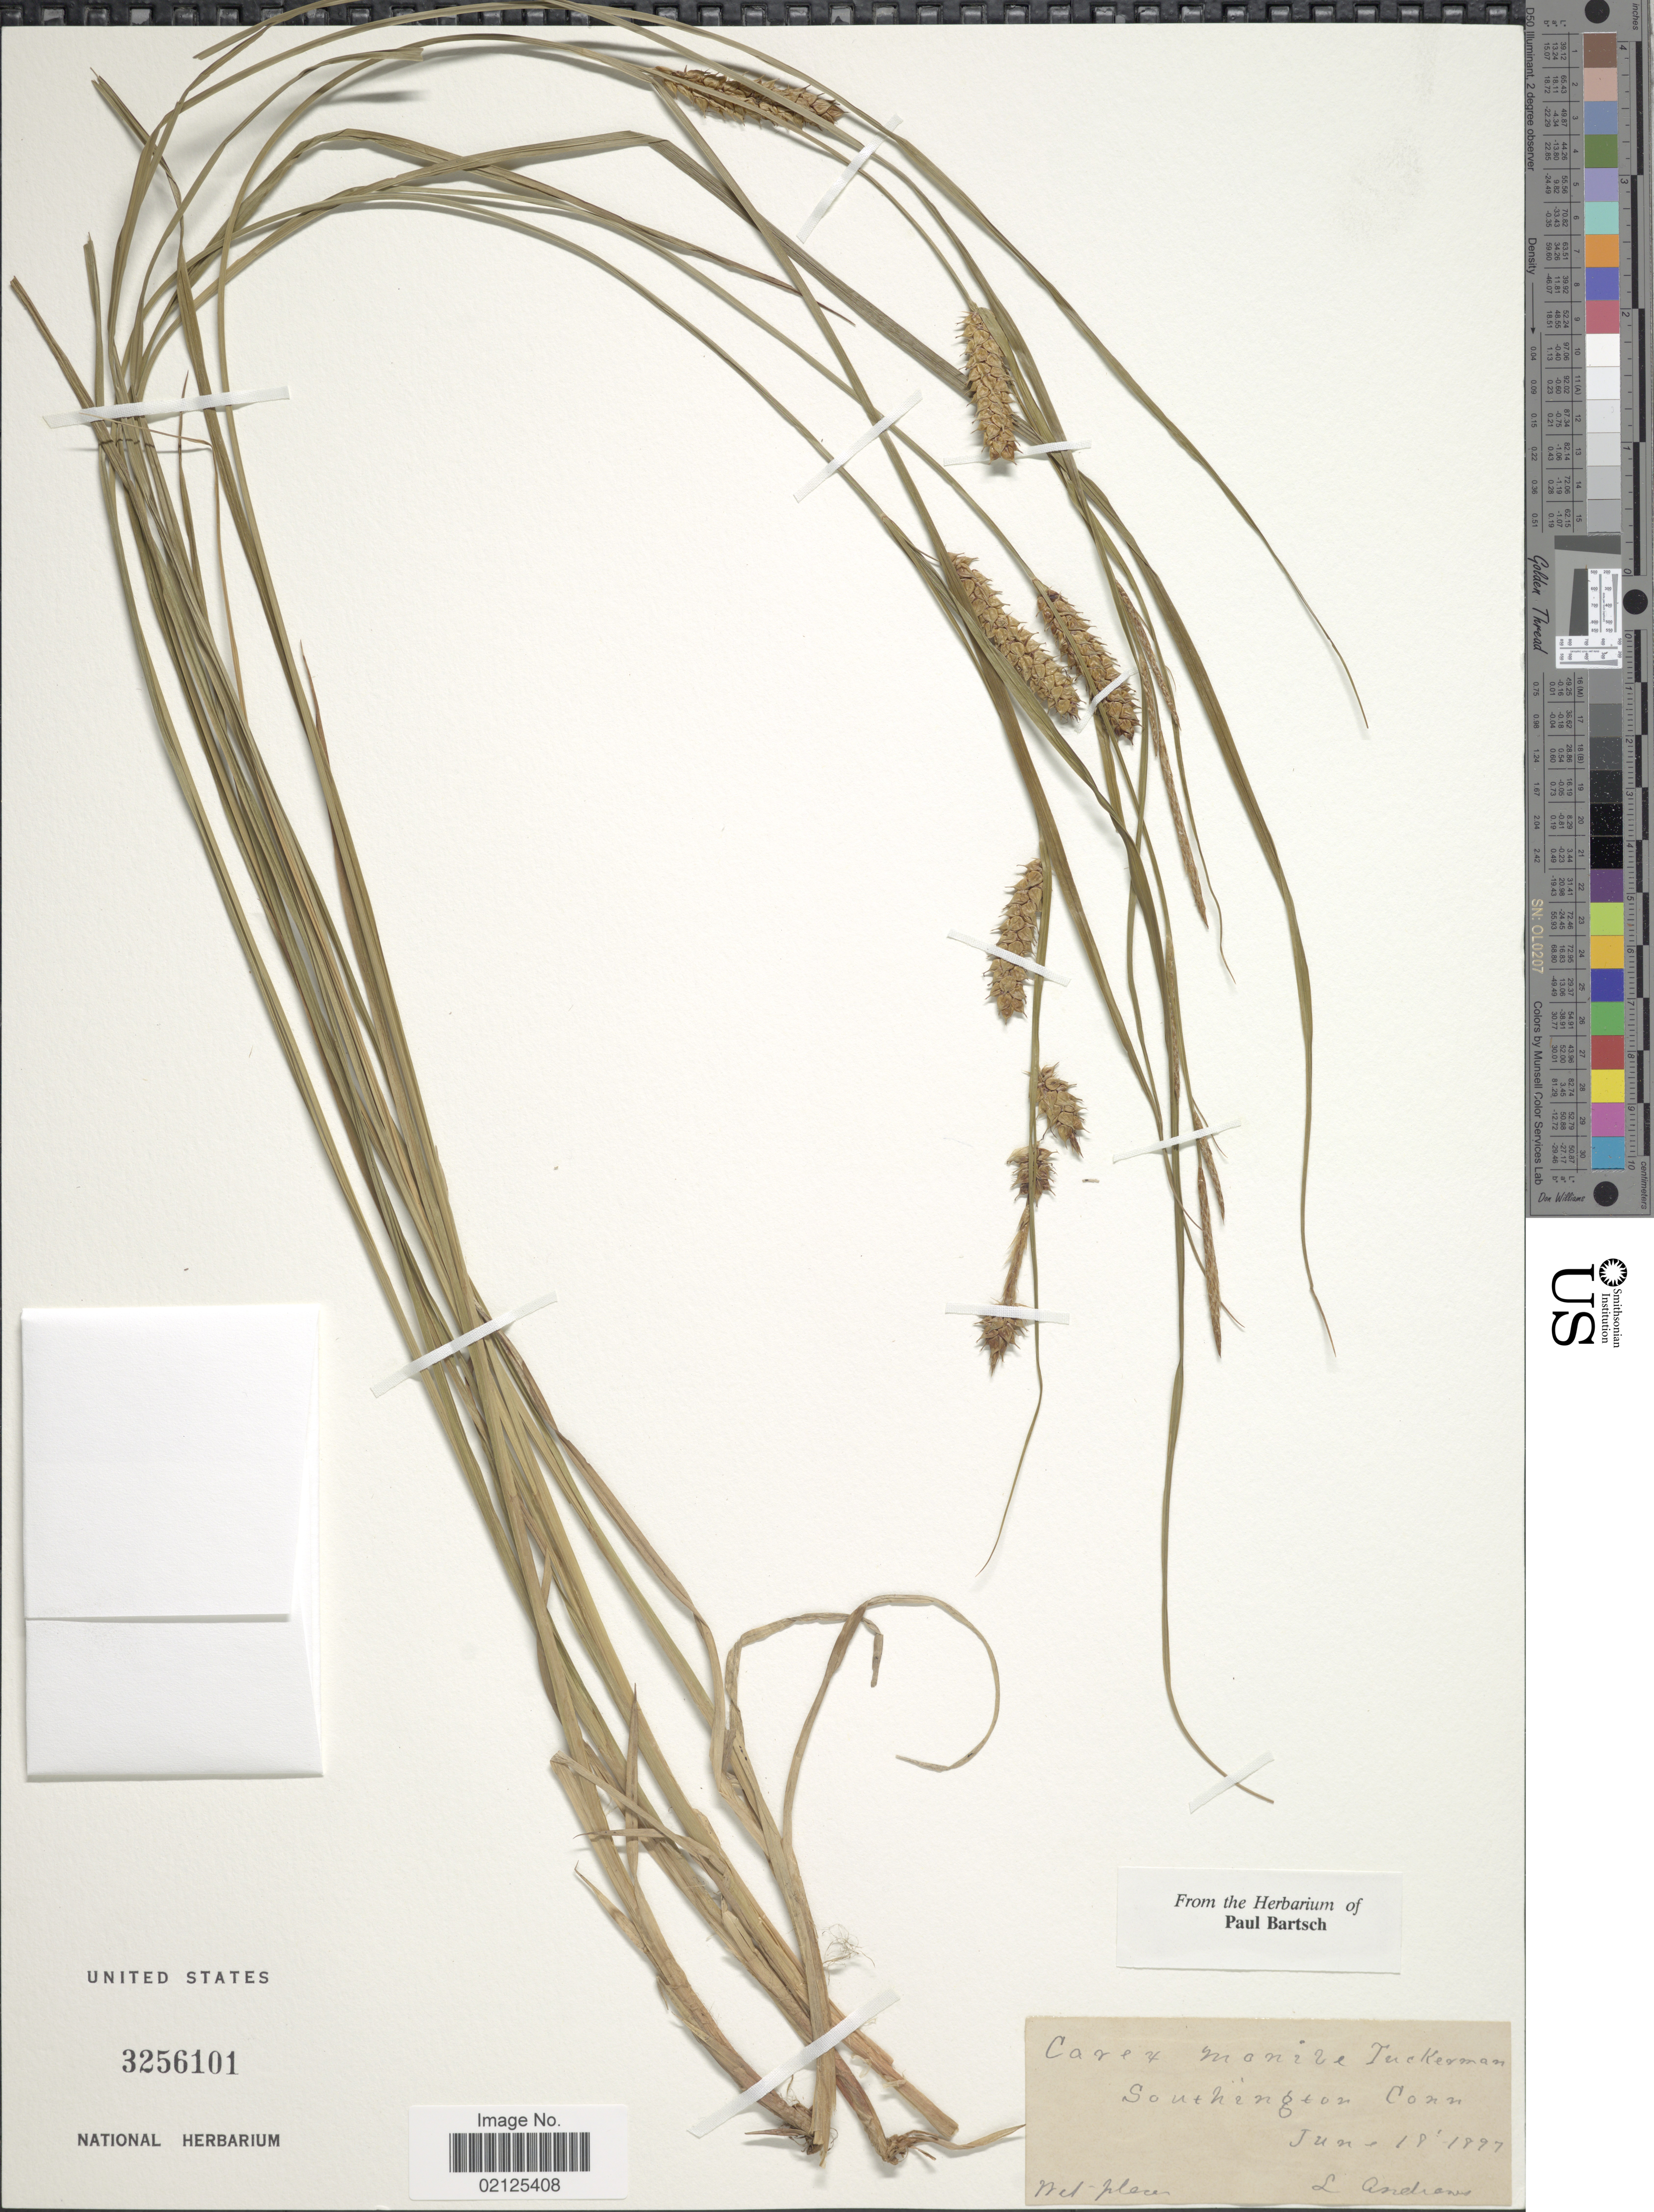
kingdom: Plantae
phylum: Tracheophyta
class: Liliopsida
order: Poales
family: Cyperaceae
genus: Carex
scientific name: Carex vesicaria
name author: L.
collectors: L. Andrews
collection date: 1897-06-18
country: United States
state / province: Connecticut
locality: Southington, Wet places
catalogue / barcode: US 3256101